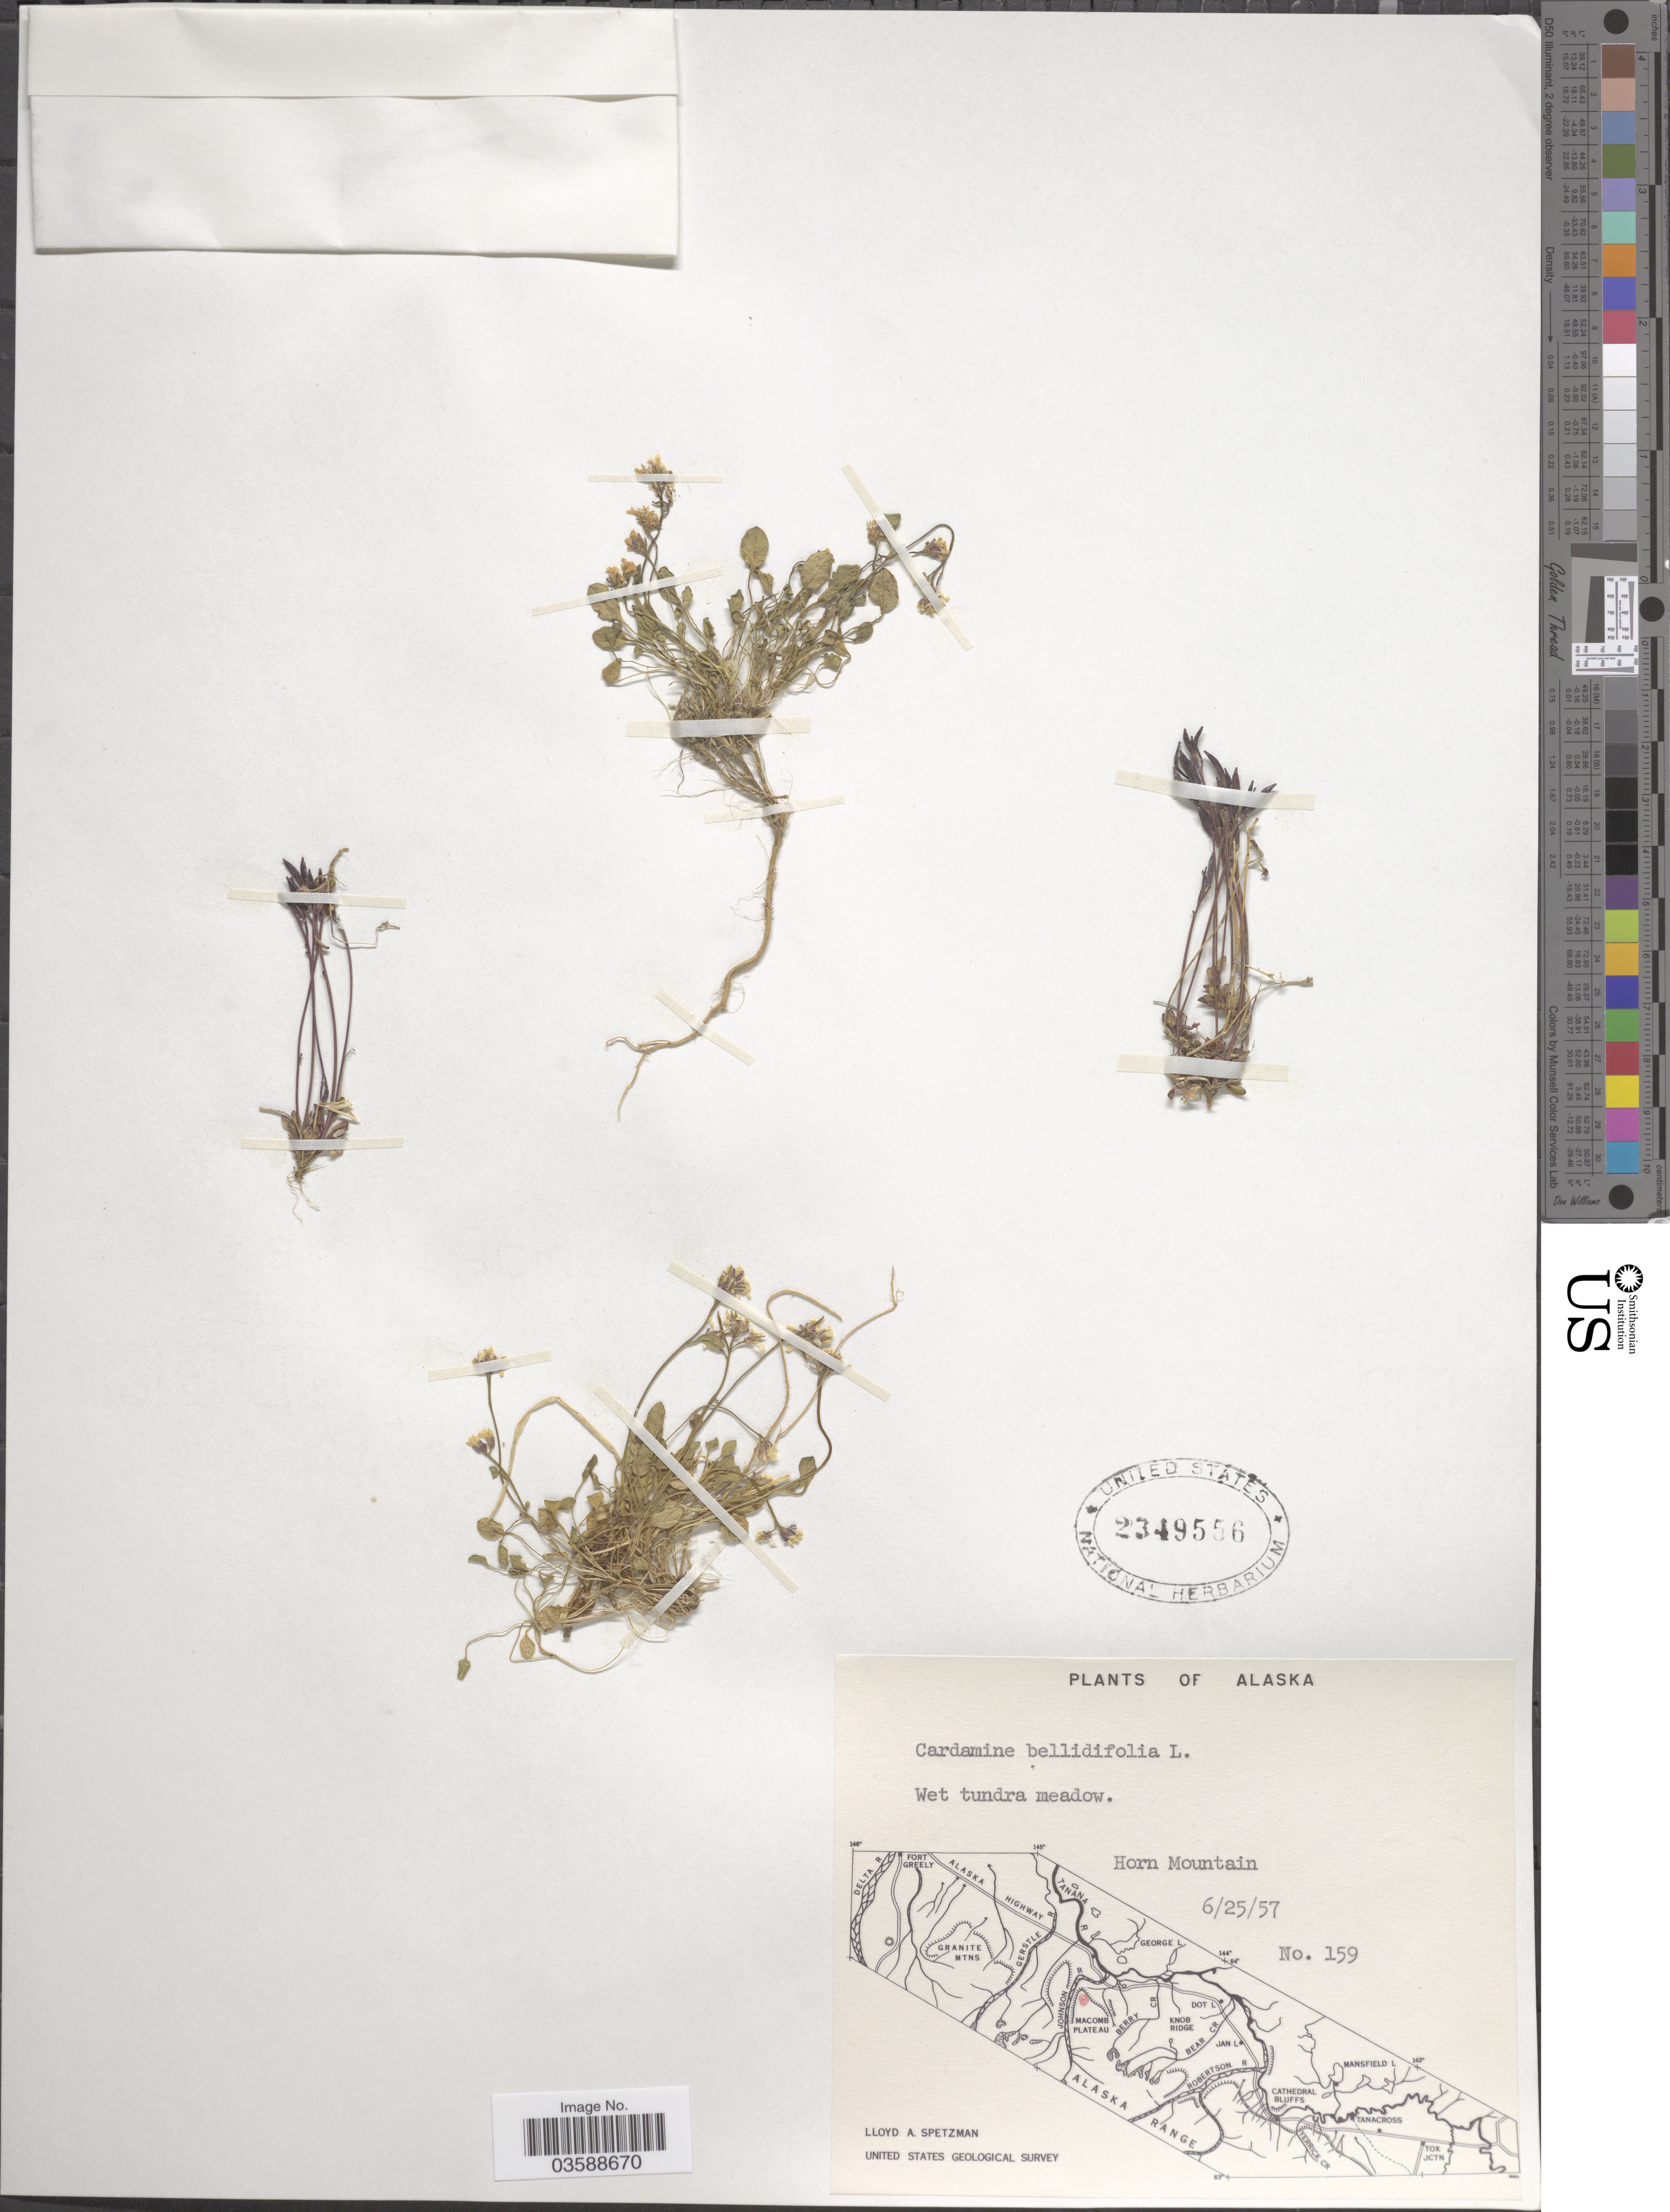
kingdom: Plantae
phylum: Tracheophyta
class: Magnoliopsida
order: Brassicales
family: Brassicaceae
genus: Cardamine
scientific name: Cardamine bellidifolia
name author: L.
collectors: L. Spetzman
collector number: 159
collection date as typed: Transcribed d/m/y: 25/6/57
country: United States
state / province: Alaska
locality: Horn Mountain.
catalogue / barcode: US 2349556